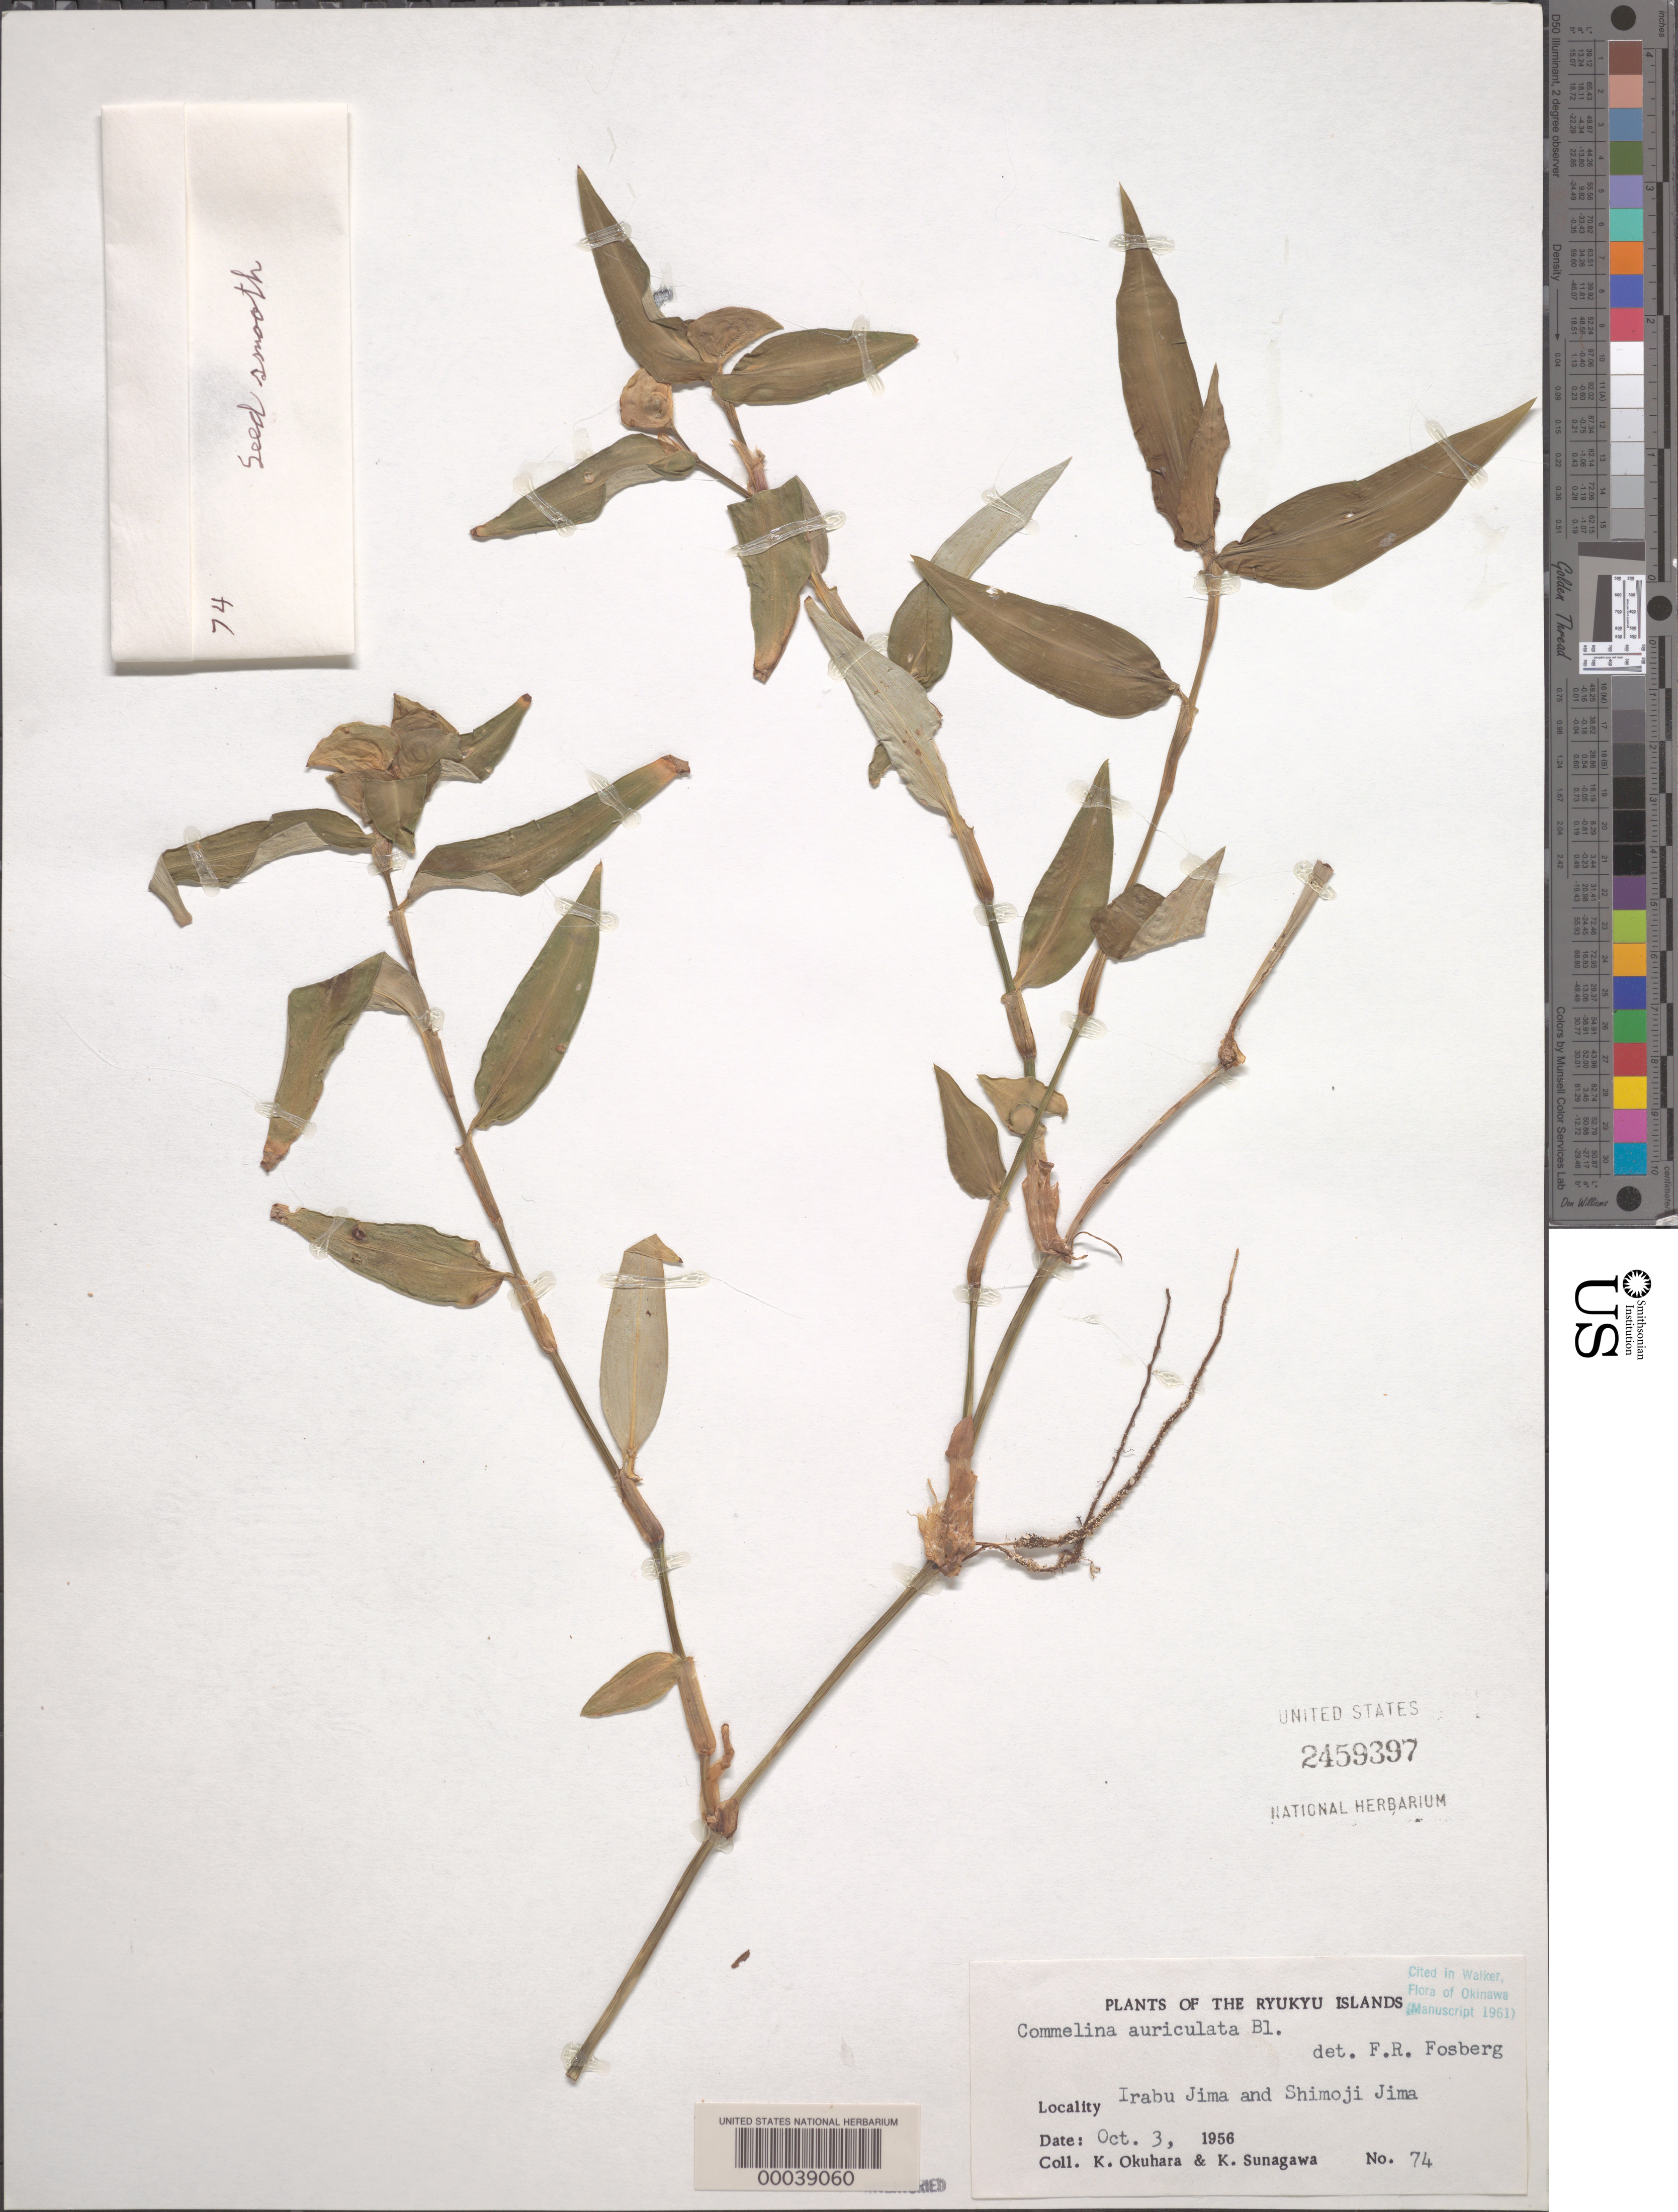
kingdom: Plantae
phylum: Tracheophyta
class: Liliopsida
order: Commelinales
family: Commelinaceae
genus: Commelina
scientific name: Commelina auriculata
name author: Blume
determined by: Fosberg, F. R.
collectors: K. Okahara & K. Sunagawa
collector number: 74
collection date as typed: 03 Oct 1956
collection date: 1956-10-03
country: Japan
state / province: Okinawa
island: Okinawa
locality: Irabu Jima and Shimoji Jima. [Sakishima Is.]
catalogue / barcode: US 2459397